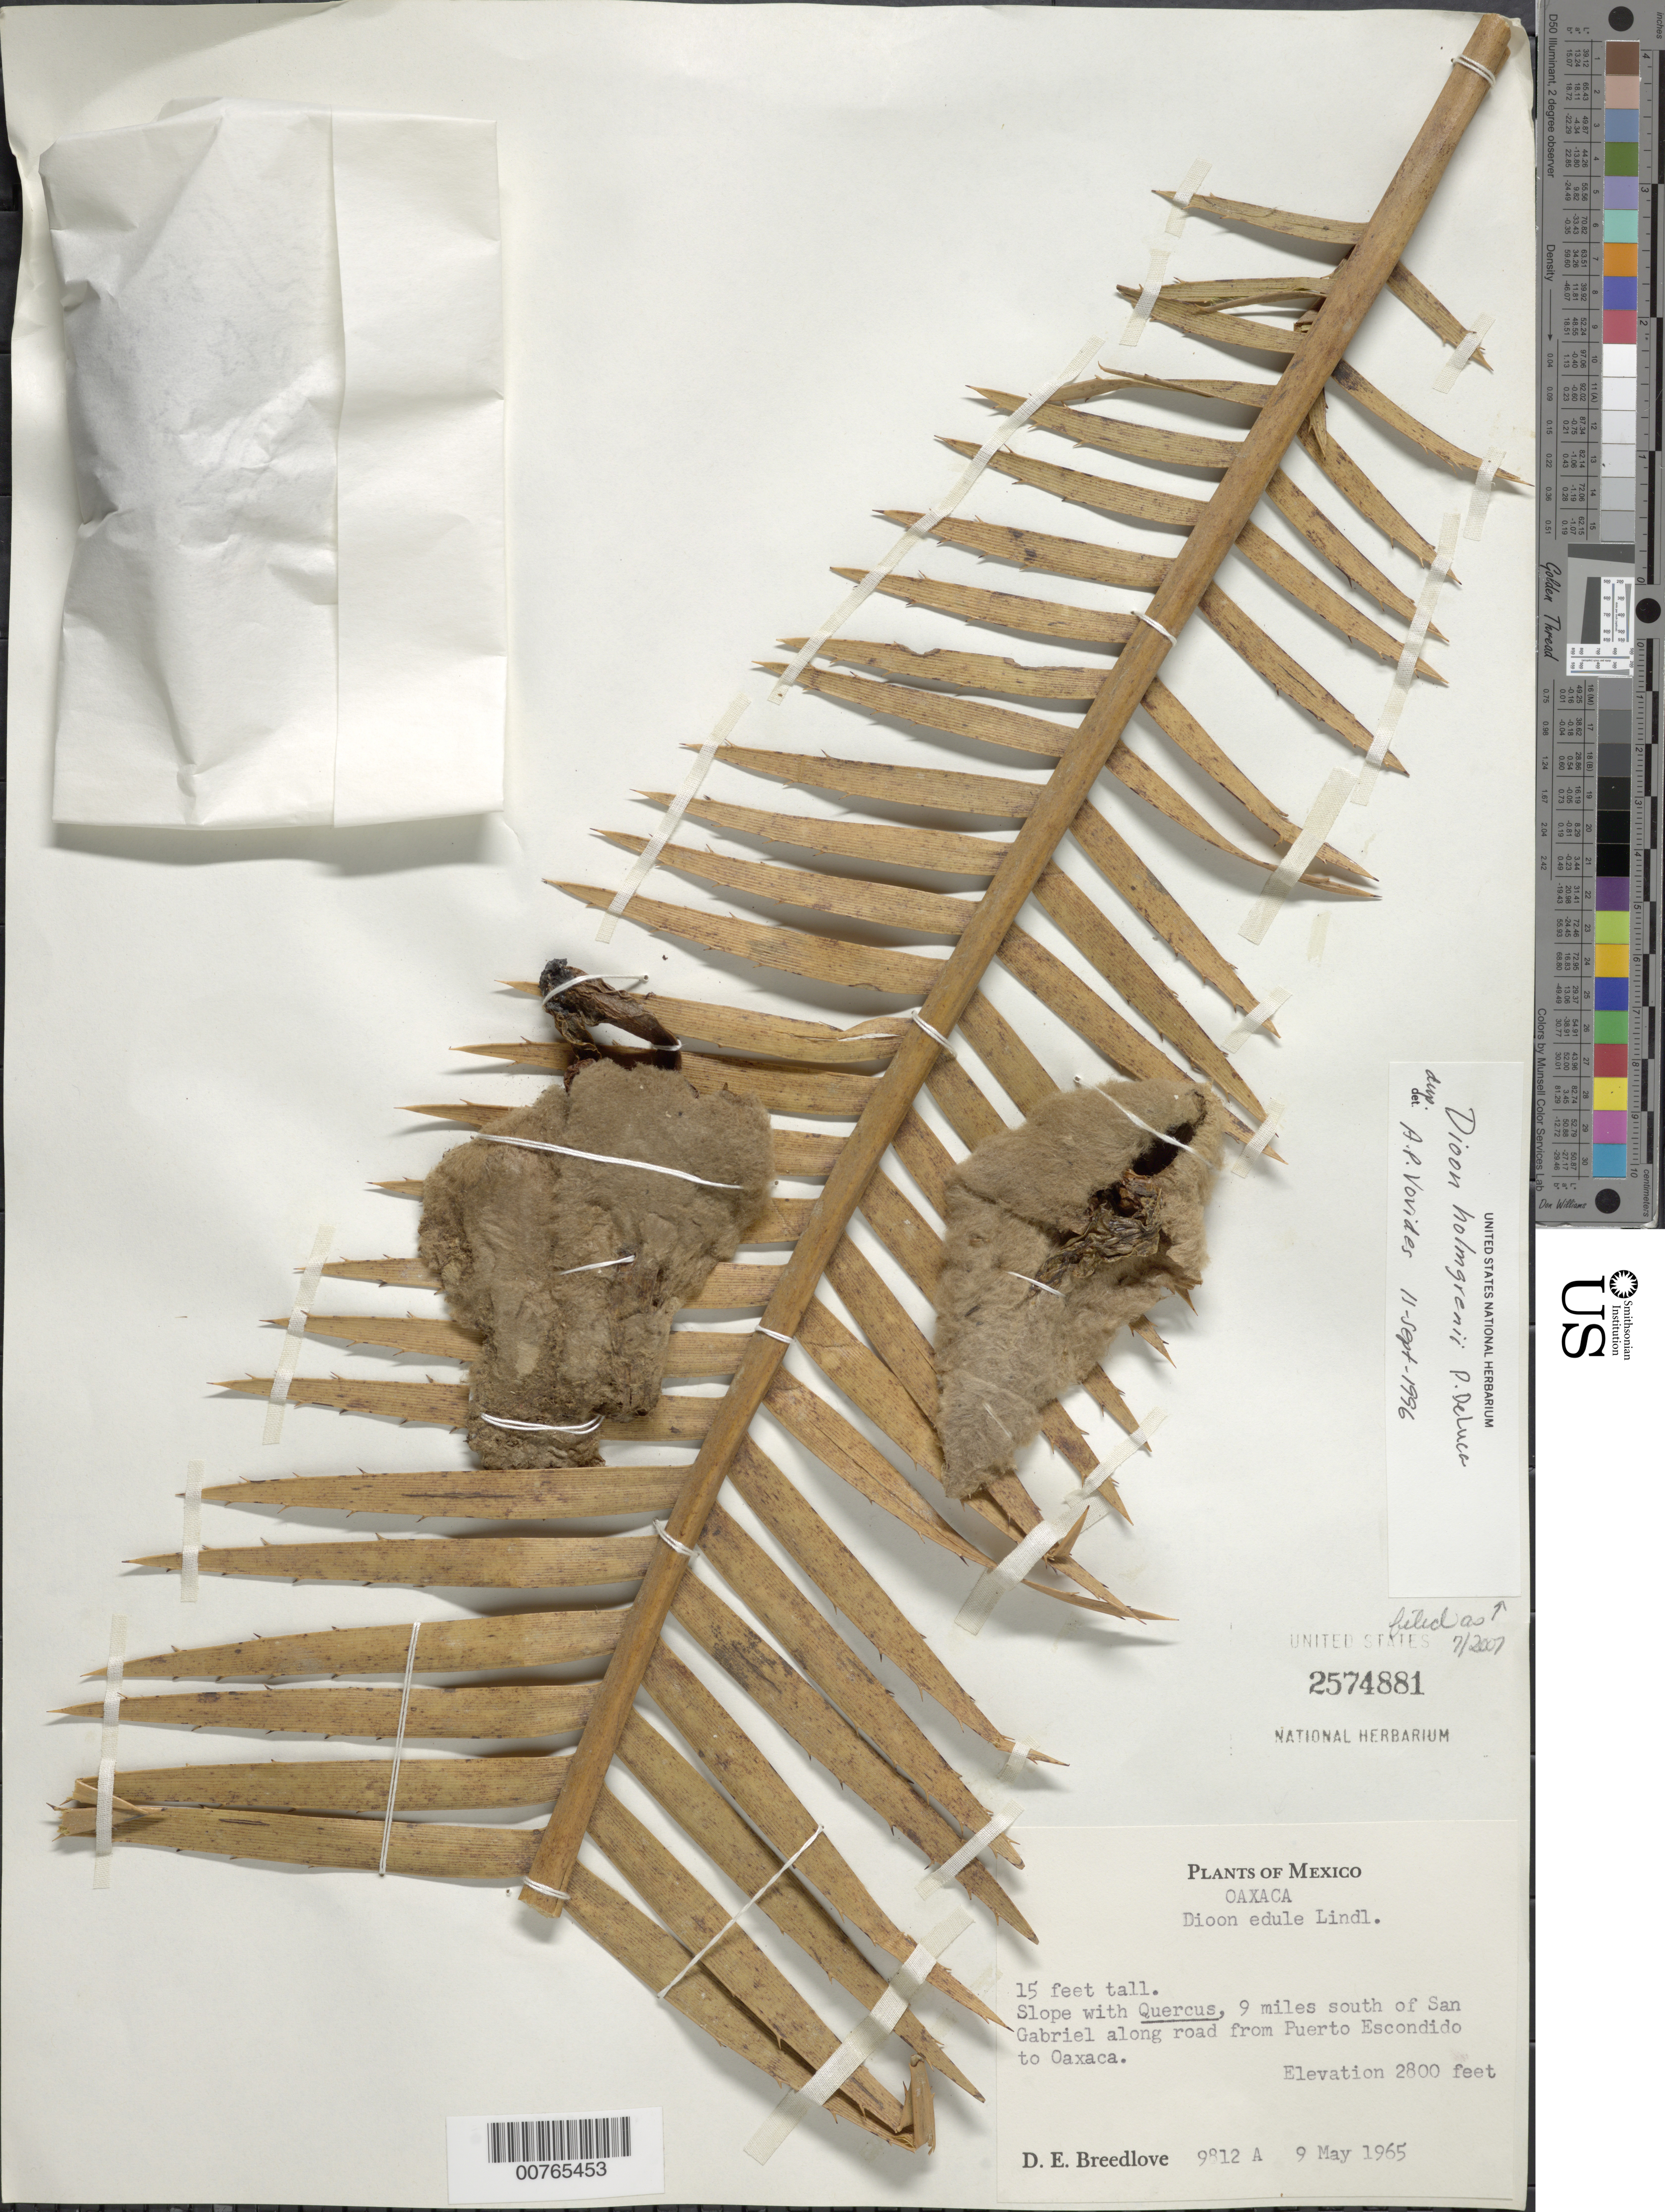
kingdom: Plantae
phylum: Tracheophyta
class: Cycadopsida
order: Cycadales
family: Zamiaceae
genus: Dioon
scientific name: Dioon holmgrenii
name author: De Luca et al.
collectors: D. E. Breedlove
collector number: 9812A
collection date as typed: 09 May 1965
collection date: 1965-05-09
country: Mexico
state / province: Oaxaca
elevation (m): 853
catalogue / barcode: US 2574881